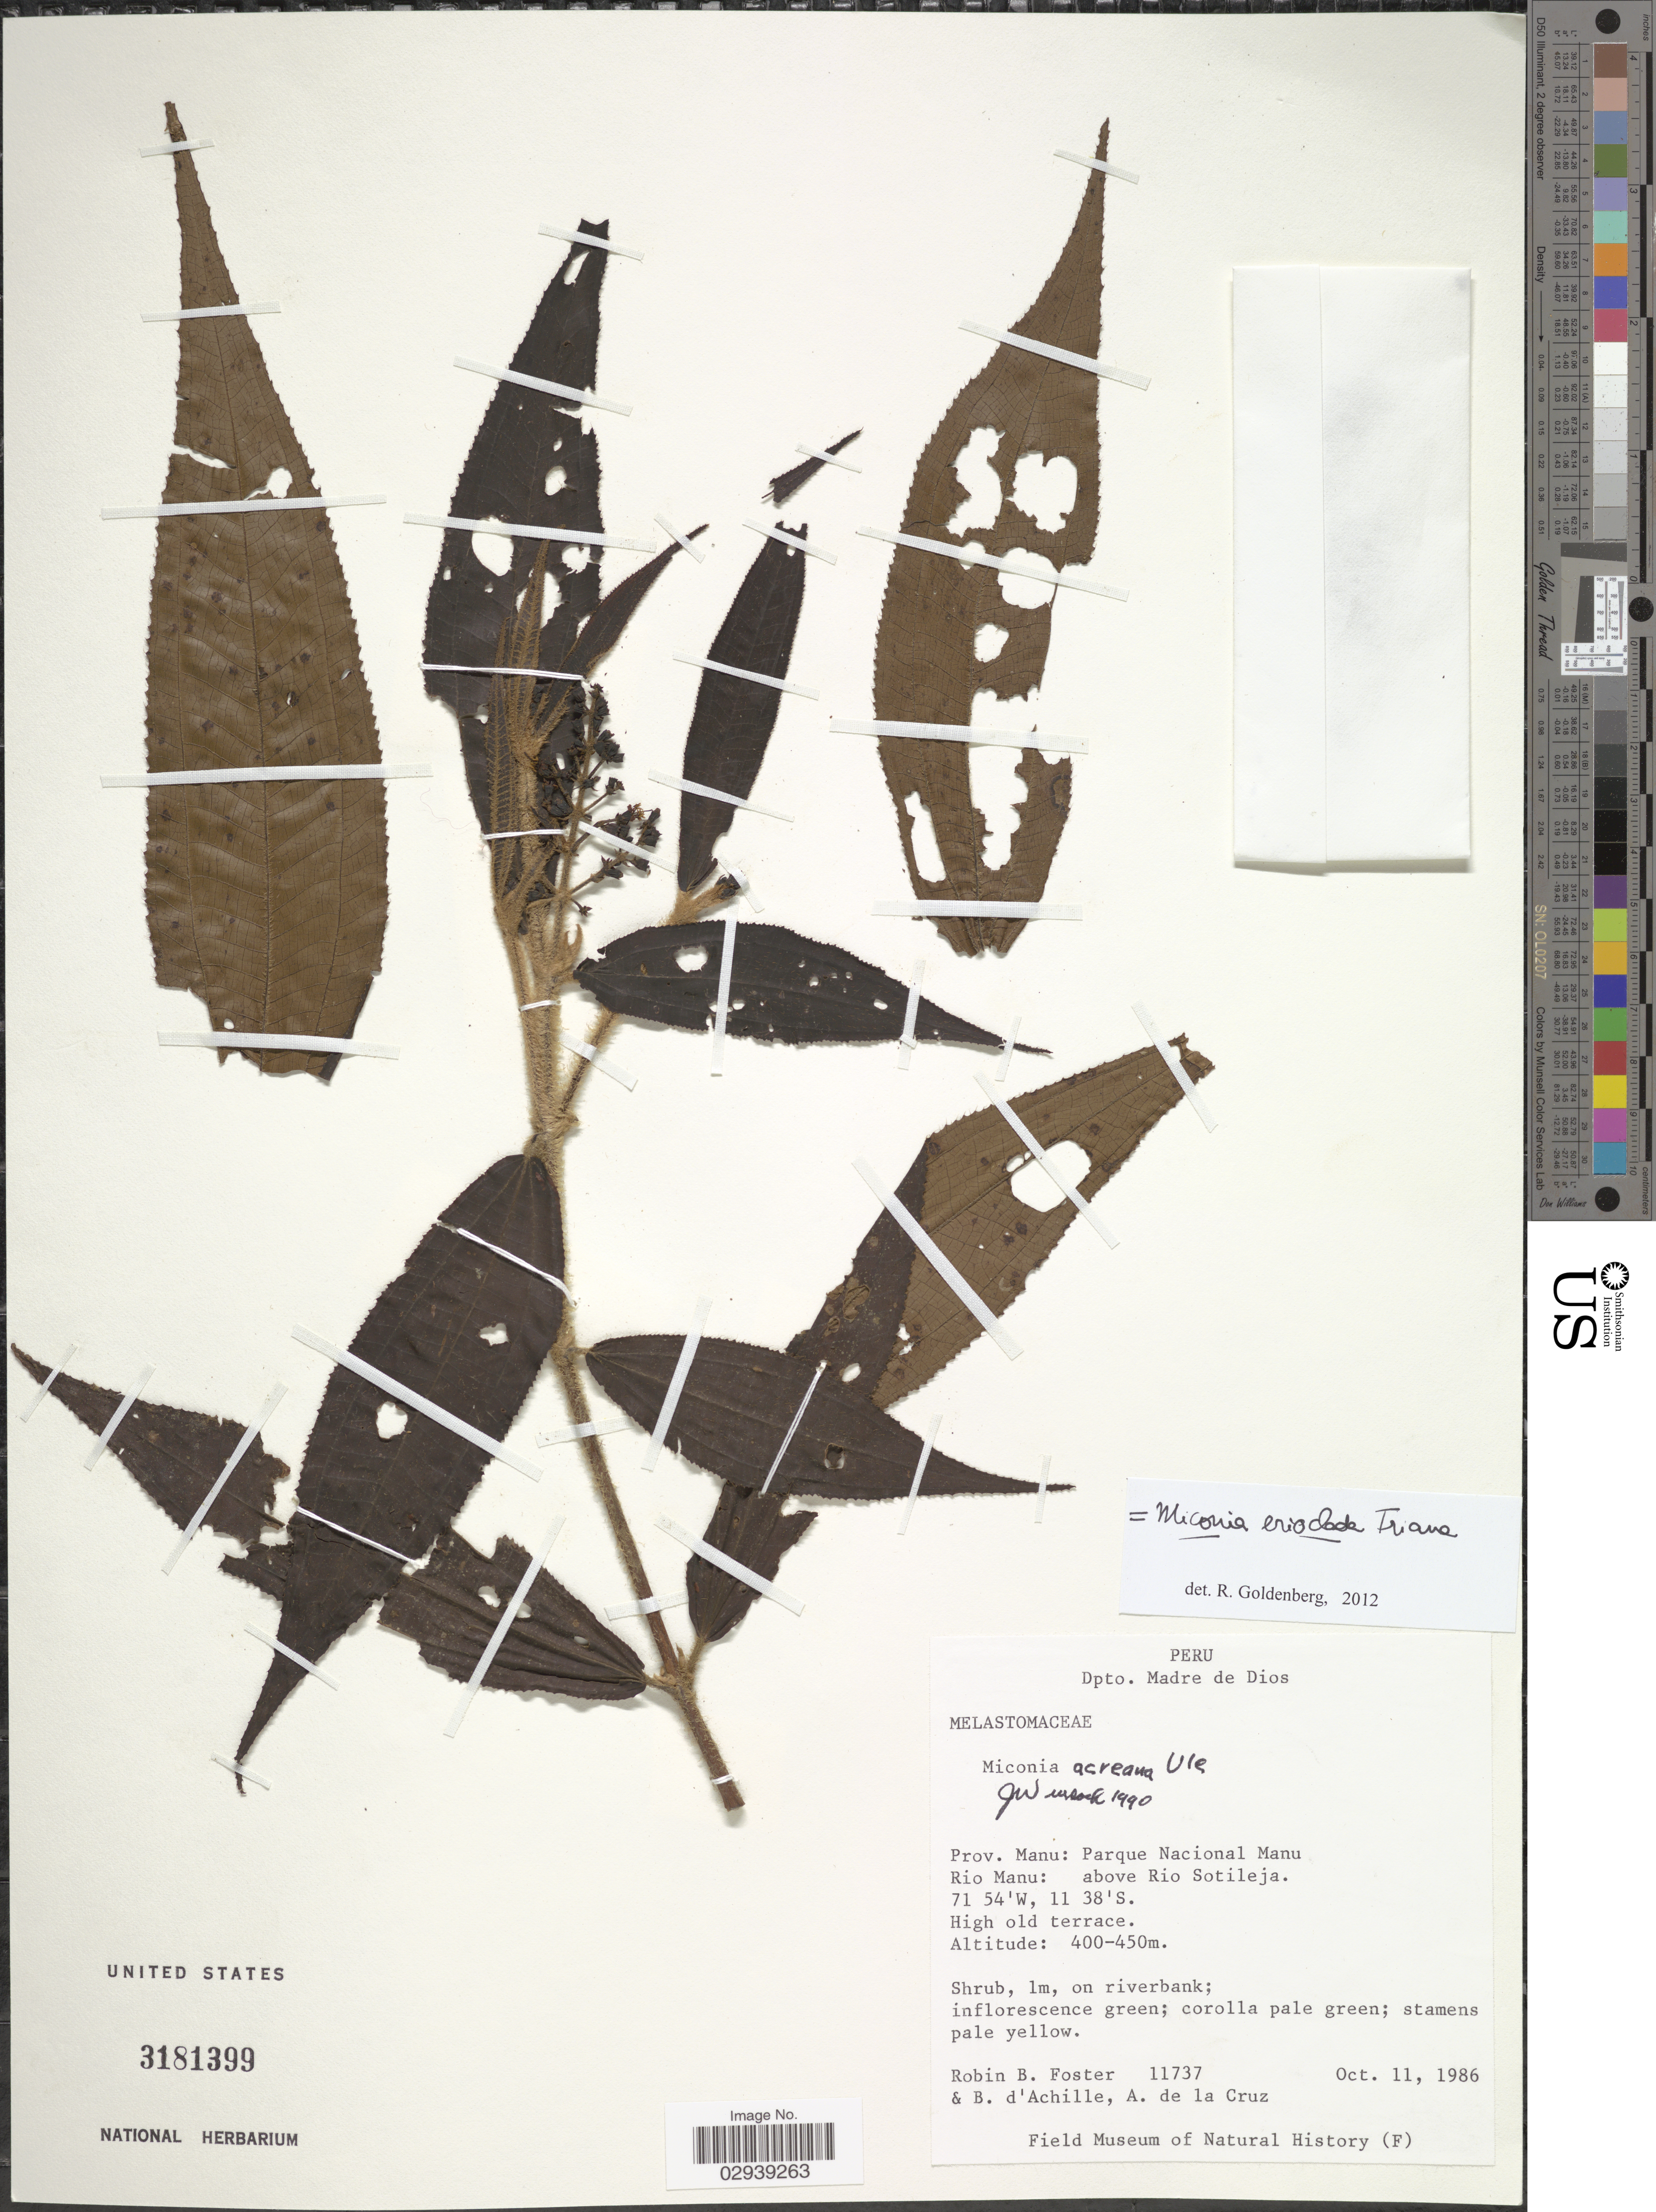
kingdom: Plantae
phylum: Tracheophyta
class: Magnoliopsida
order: Myrtales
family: Melastomataceae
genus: Miconia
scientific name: Miconia erioclada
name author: Triana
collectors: R. B. Foster, B. d'Achille & A. de la Cruz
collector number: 11737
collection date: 1986-10-11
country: Peru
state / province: Madre de Dios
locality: Dpto. Madre de Dios. Prov. Manu: Parque Nacional Manu. Rio Manu: above Rio Sotileja.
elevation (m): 400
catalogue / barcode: US 3181399